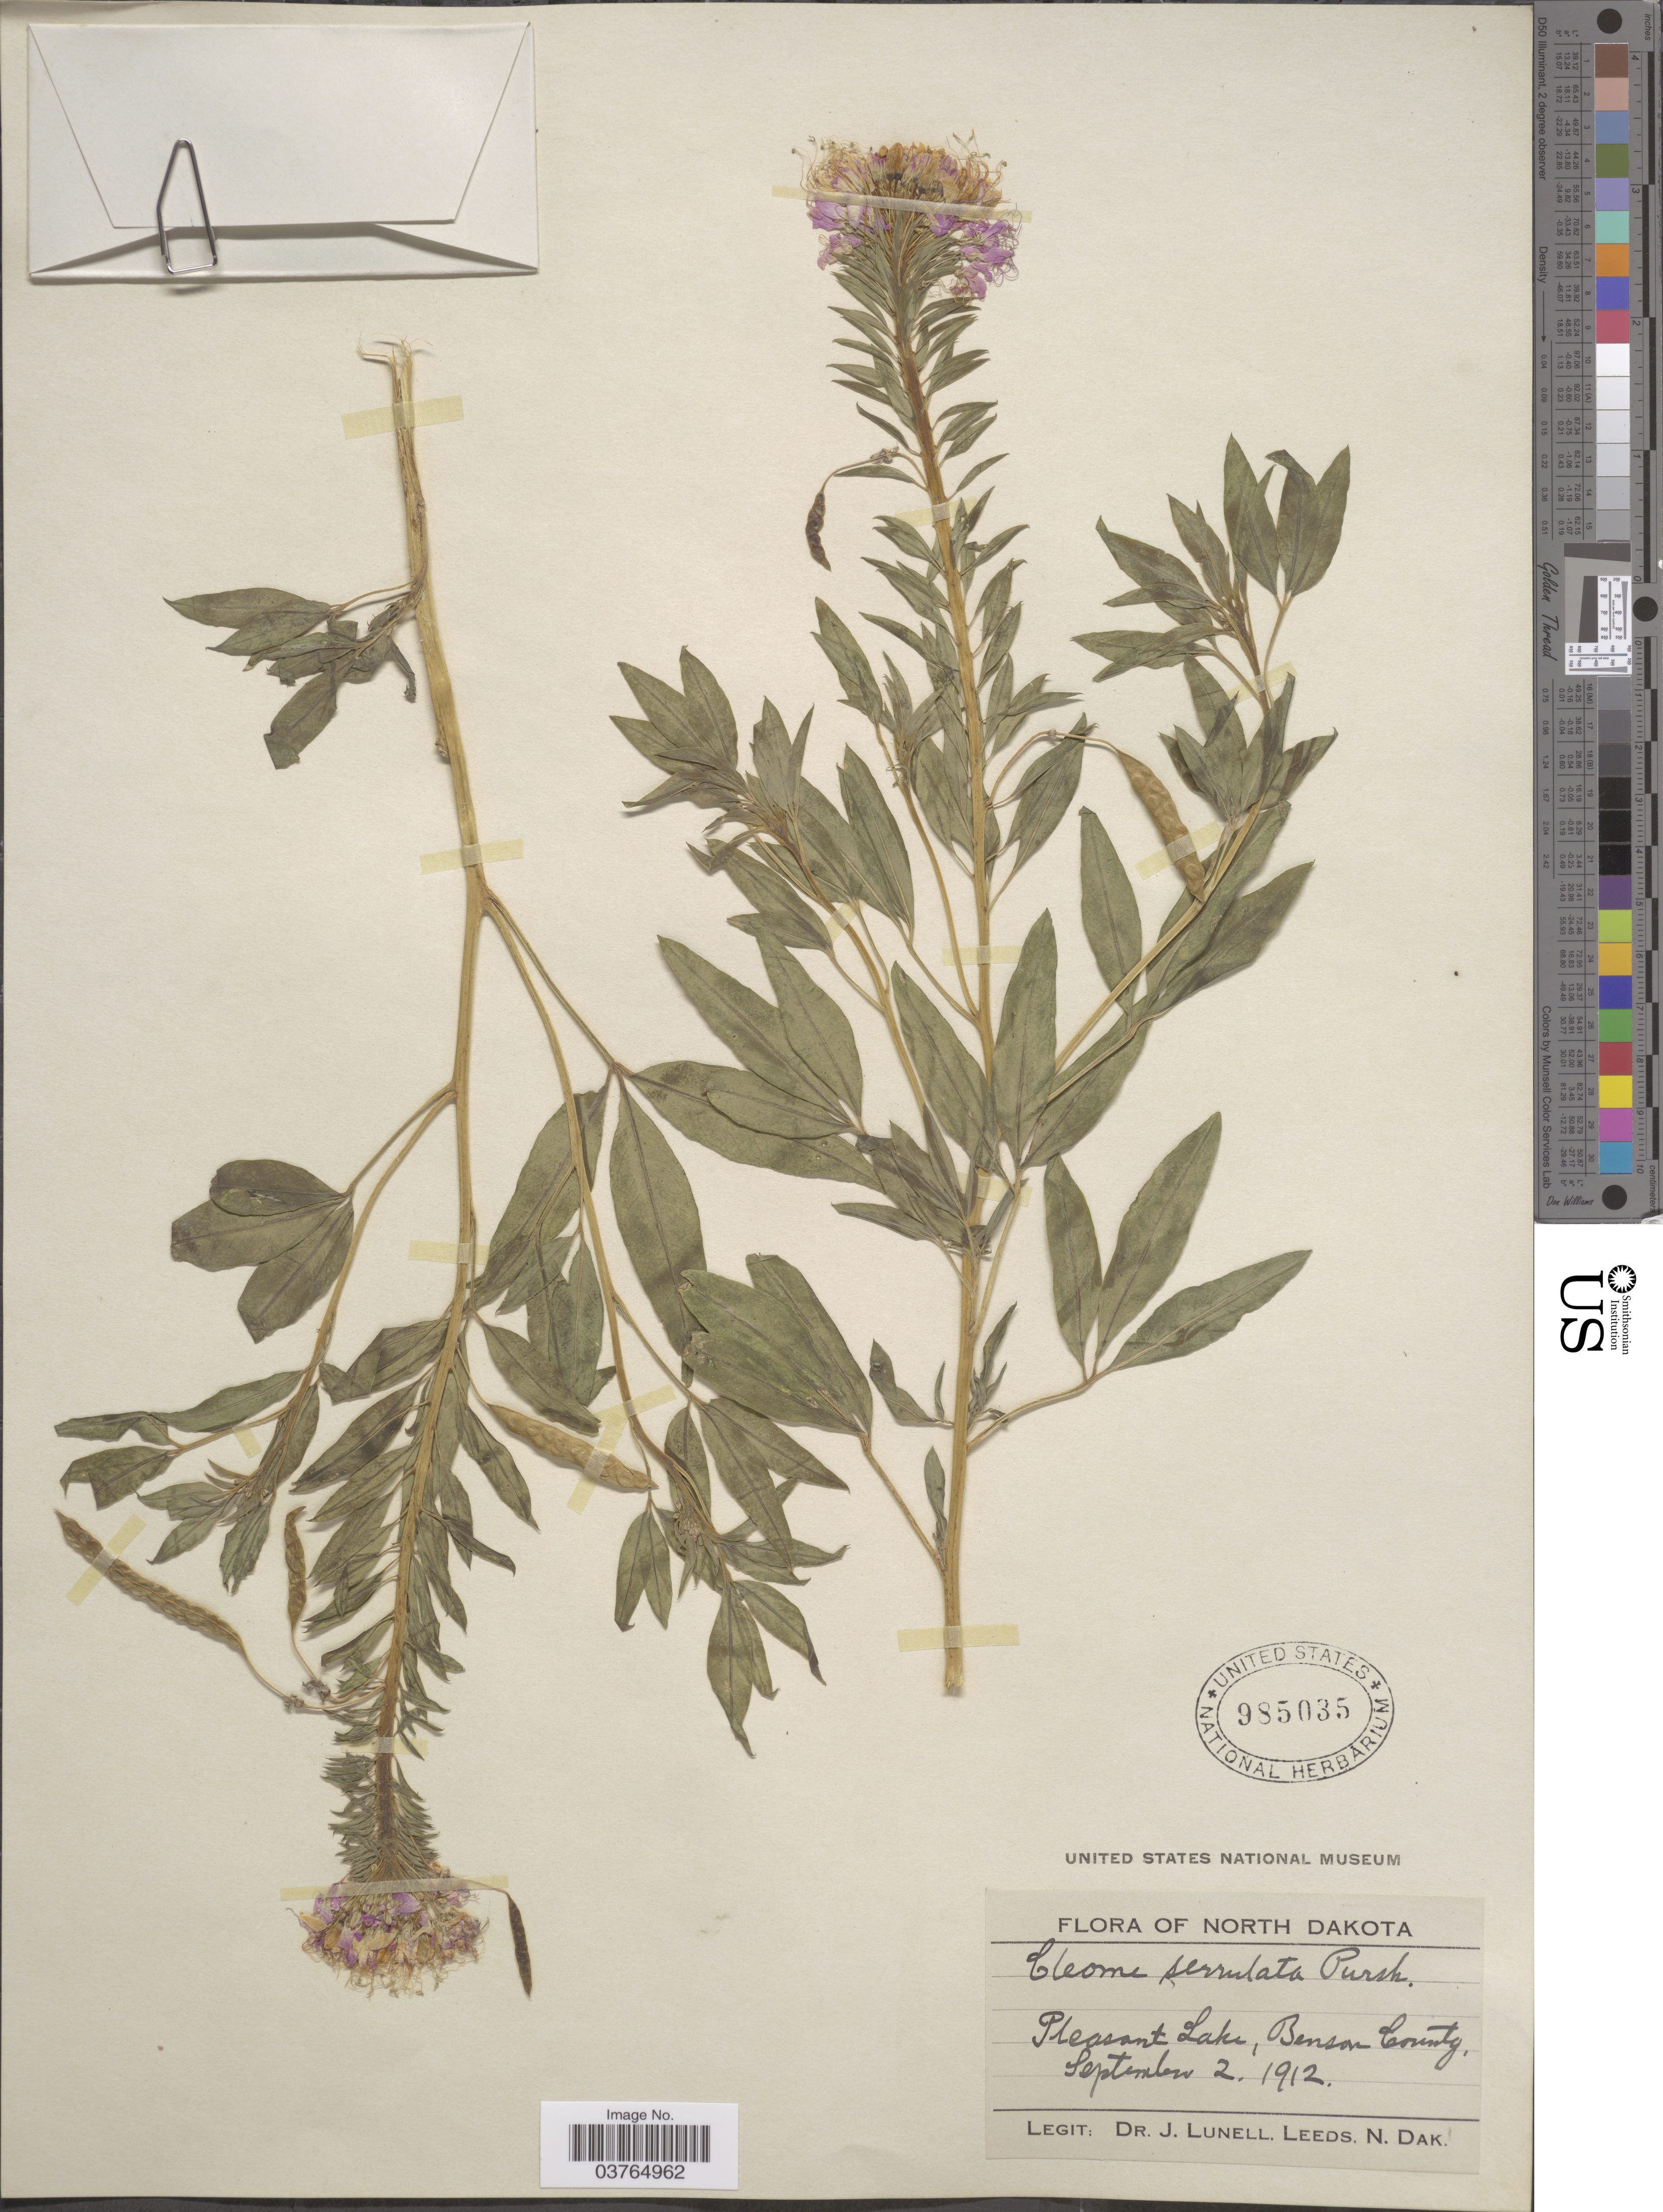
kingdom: Plantae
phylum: Tracheophyta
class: Magnoliopsida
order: Brassicales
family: Cleomaceae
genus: Cleomella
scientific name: Cleomella serrulata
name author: (Pursh) Roalson & J.C. Hall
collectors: J. Lunell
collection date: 1912-09-02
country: United States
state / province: North Dakota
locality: Pleasant Lake, Benson County.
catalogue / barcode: US 985035